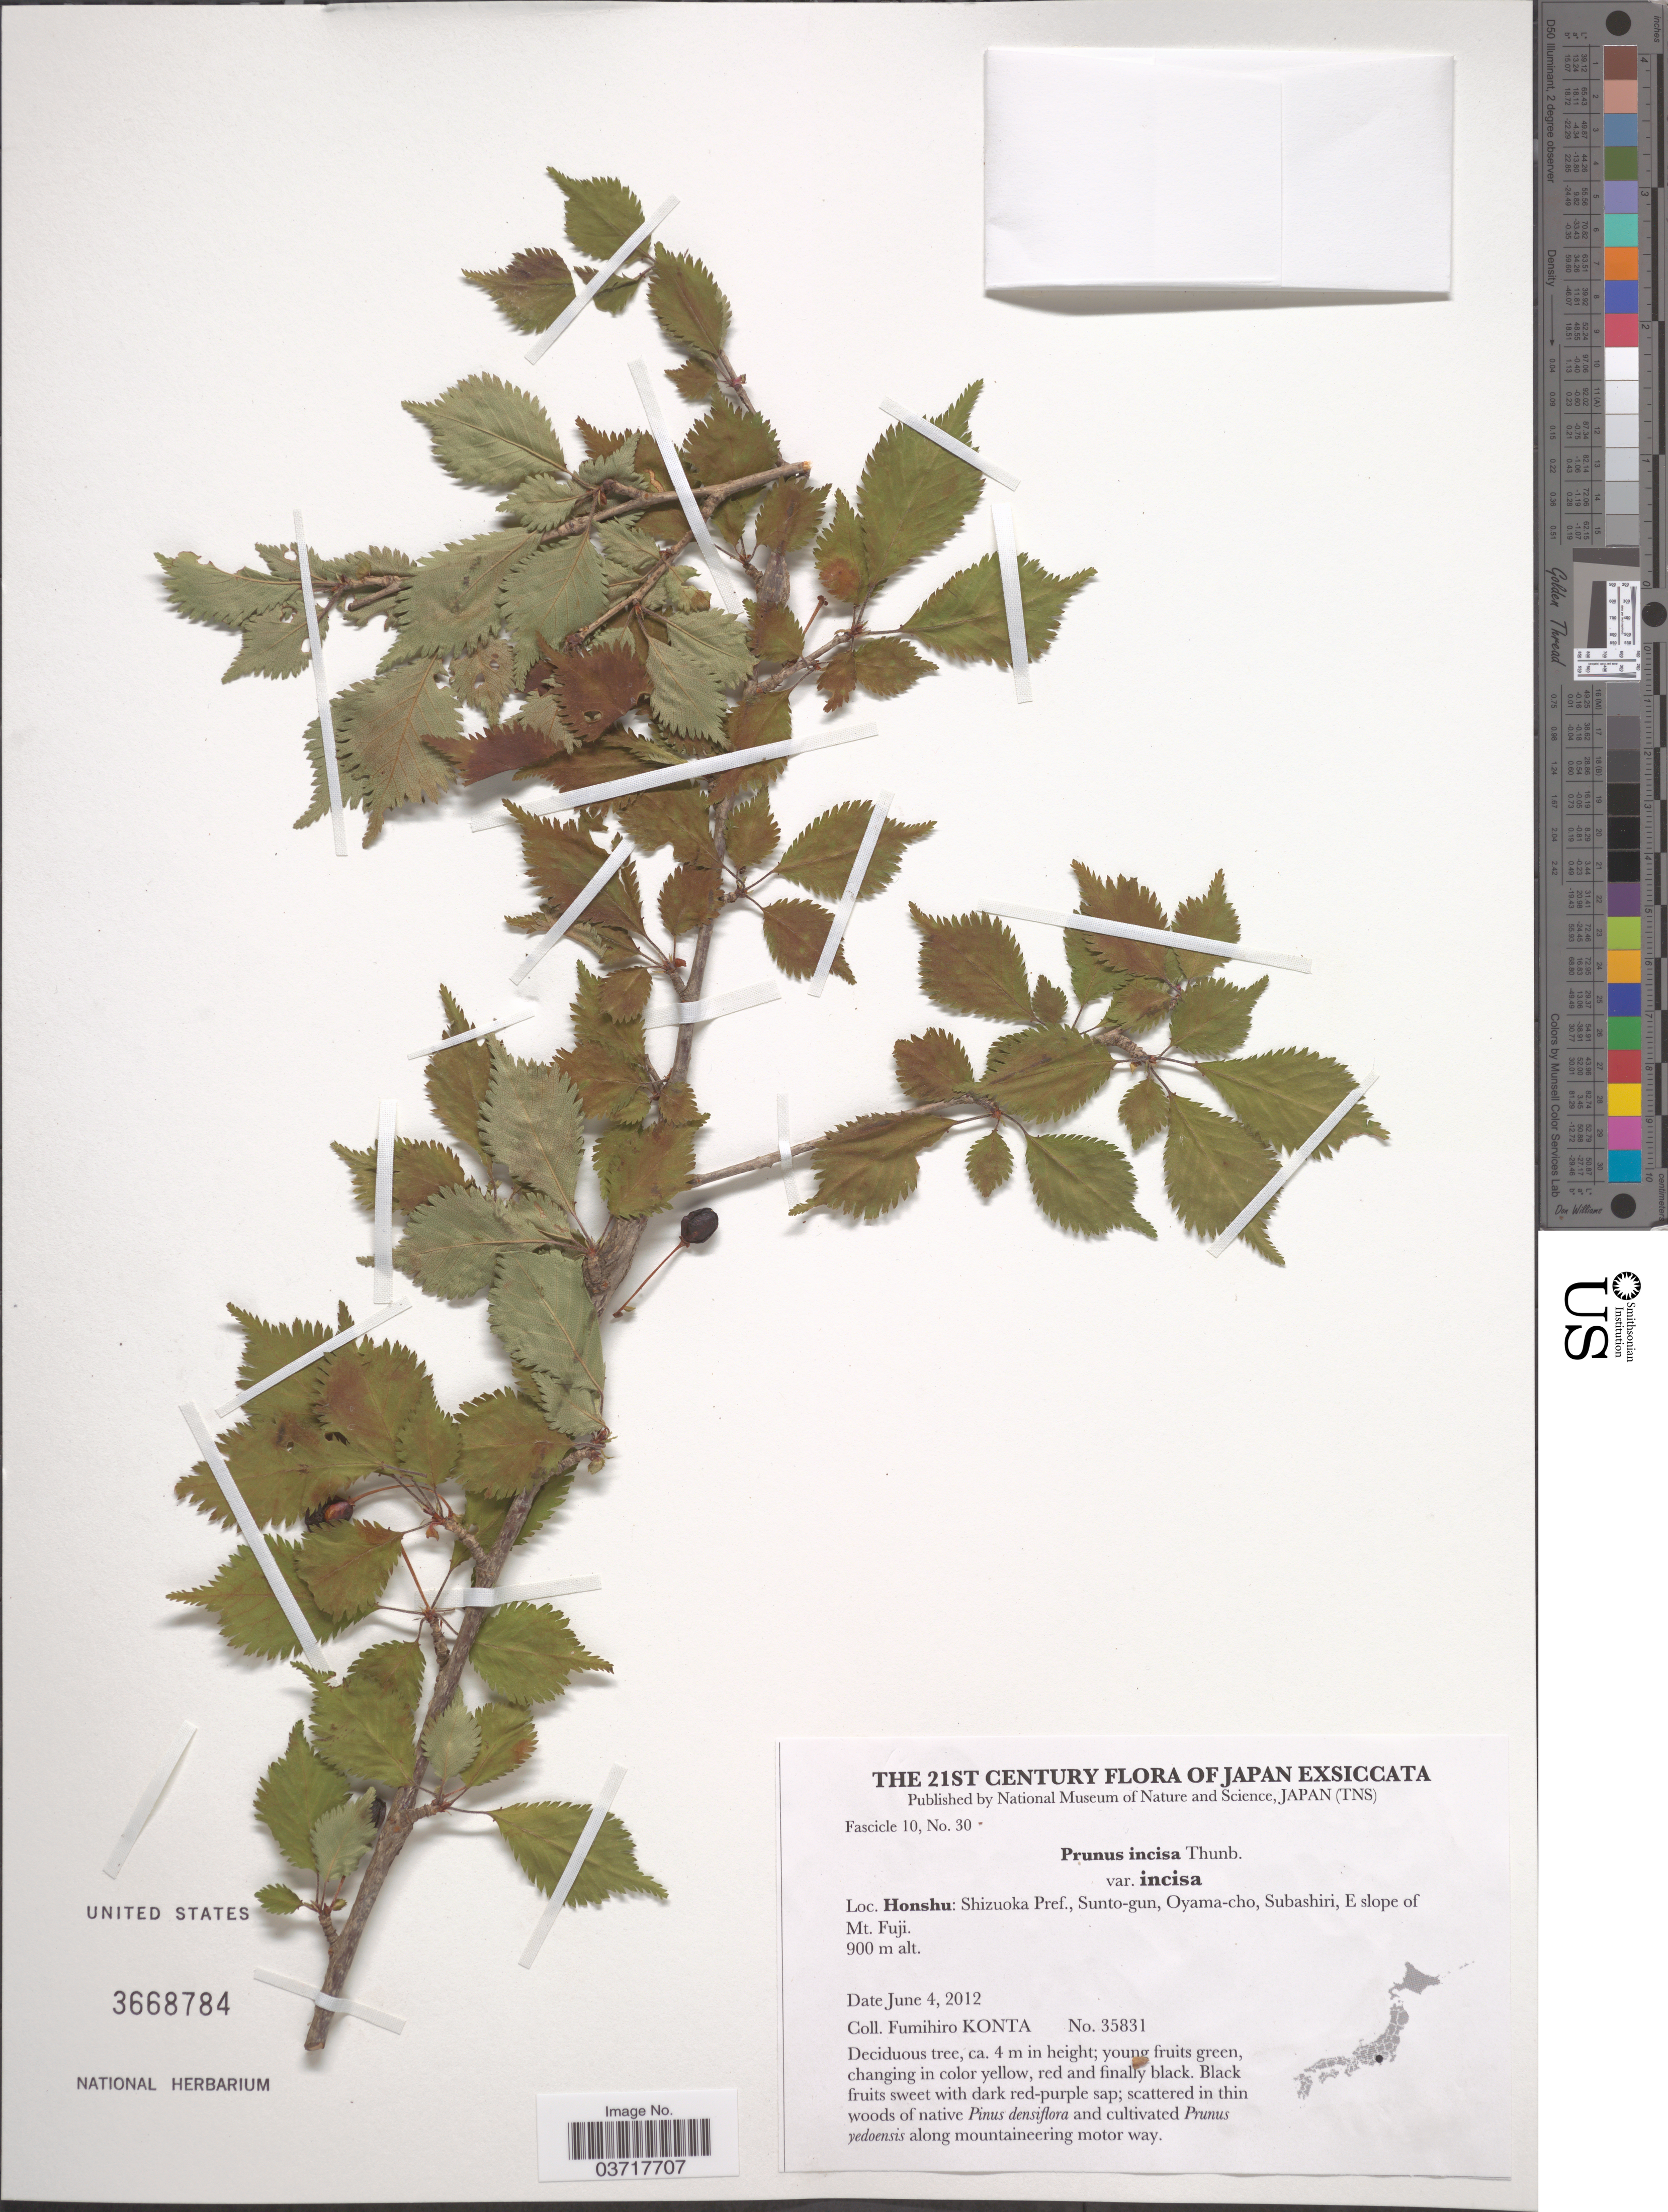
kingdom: Plantae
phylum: Tracheophyta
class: Magnoliopsida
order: Rosales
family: Rosaceae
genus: Prunus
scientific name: Prunus incisa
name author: Thunb.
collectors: F. Konta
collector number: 35831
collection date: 2012-06-04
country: Japan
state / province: Sizuoka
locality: Shizuoka Pref., Sunto-gun, Oyama-cho, Subashiri, E slope of Mt. Fuji.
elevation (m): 900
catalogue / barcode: US 3668784